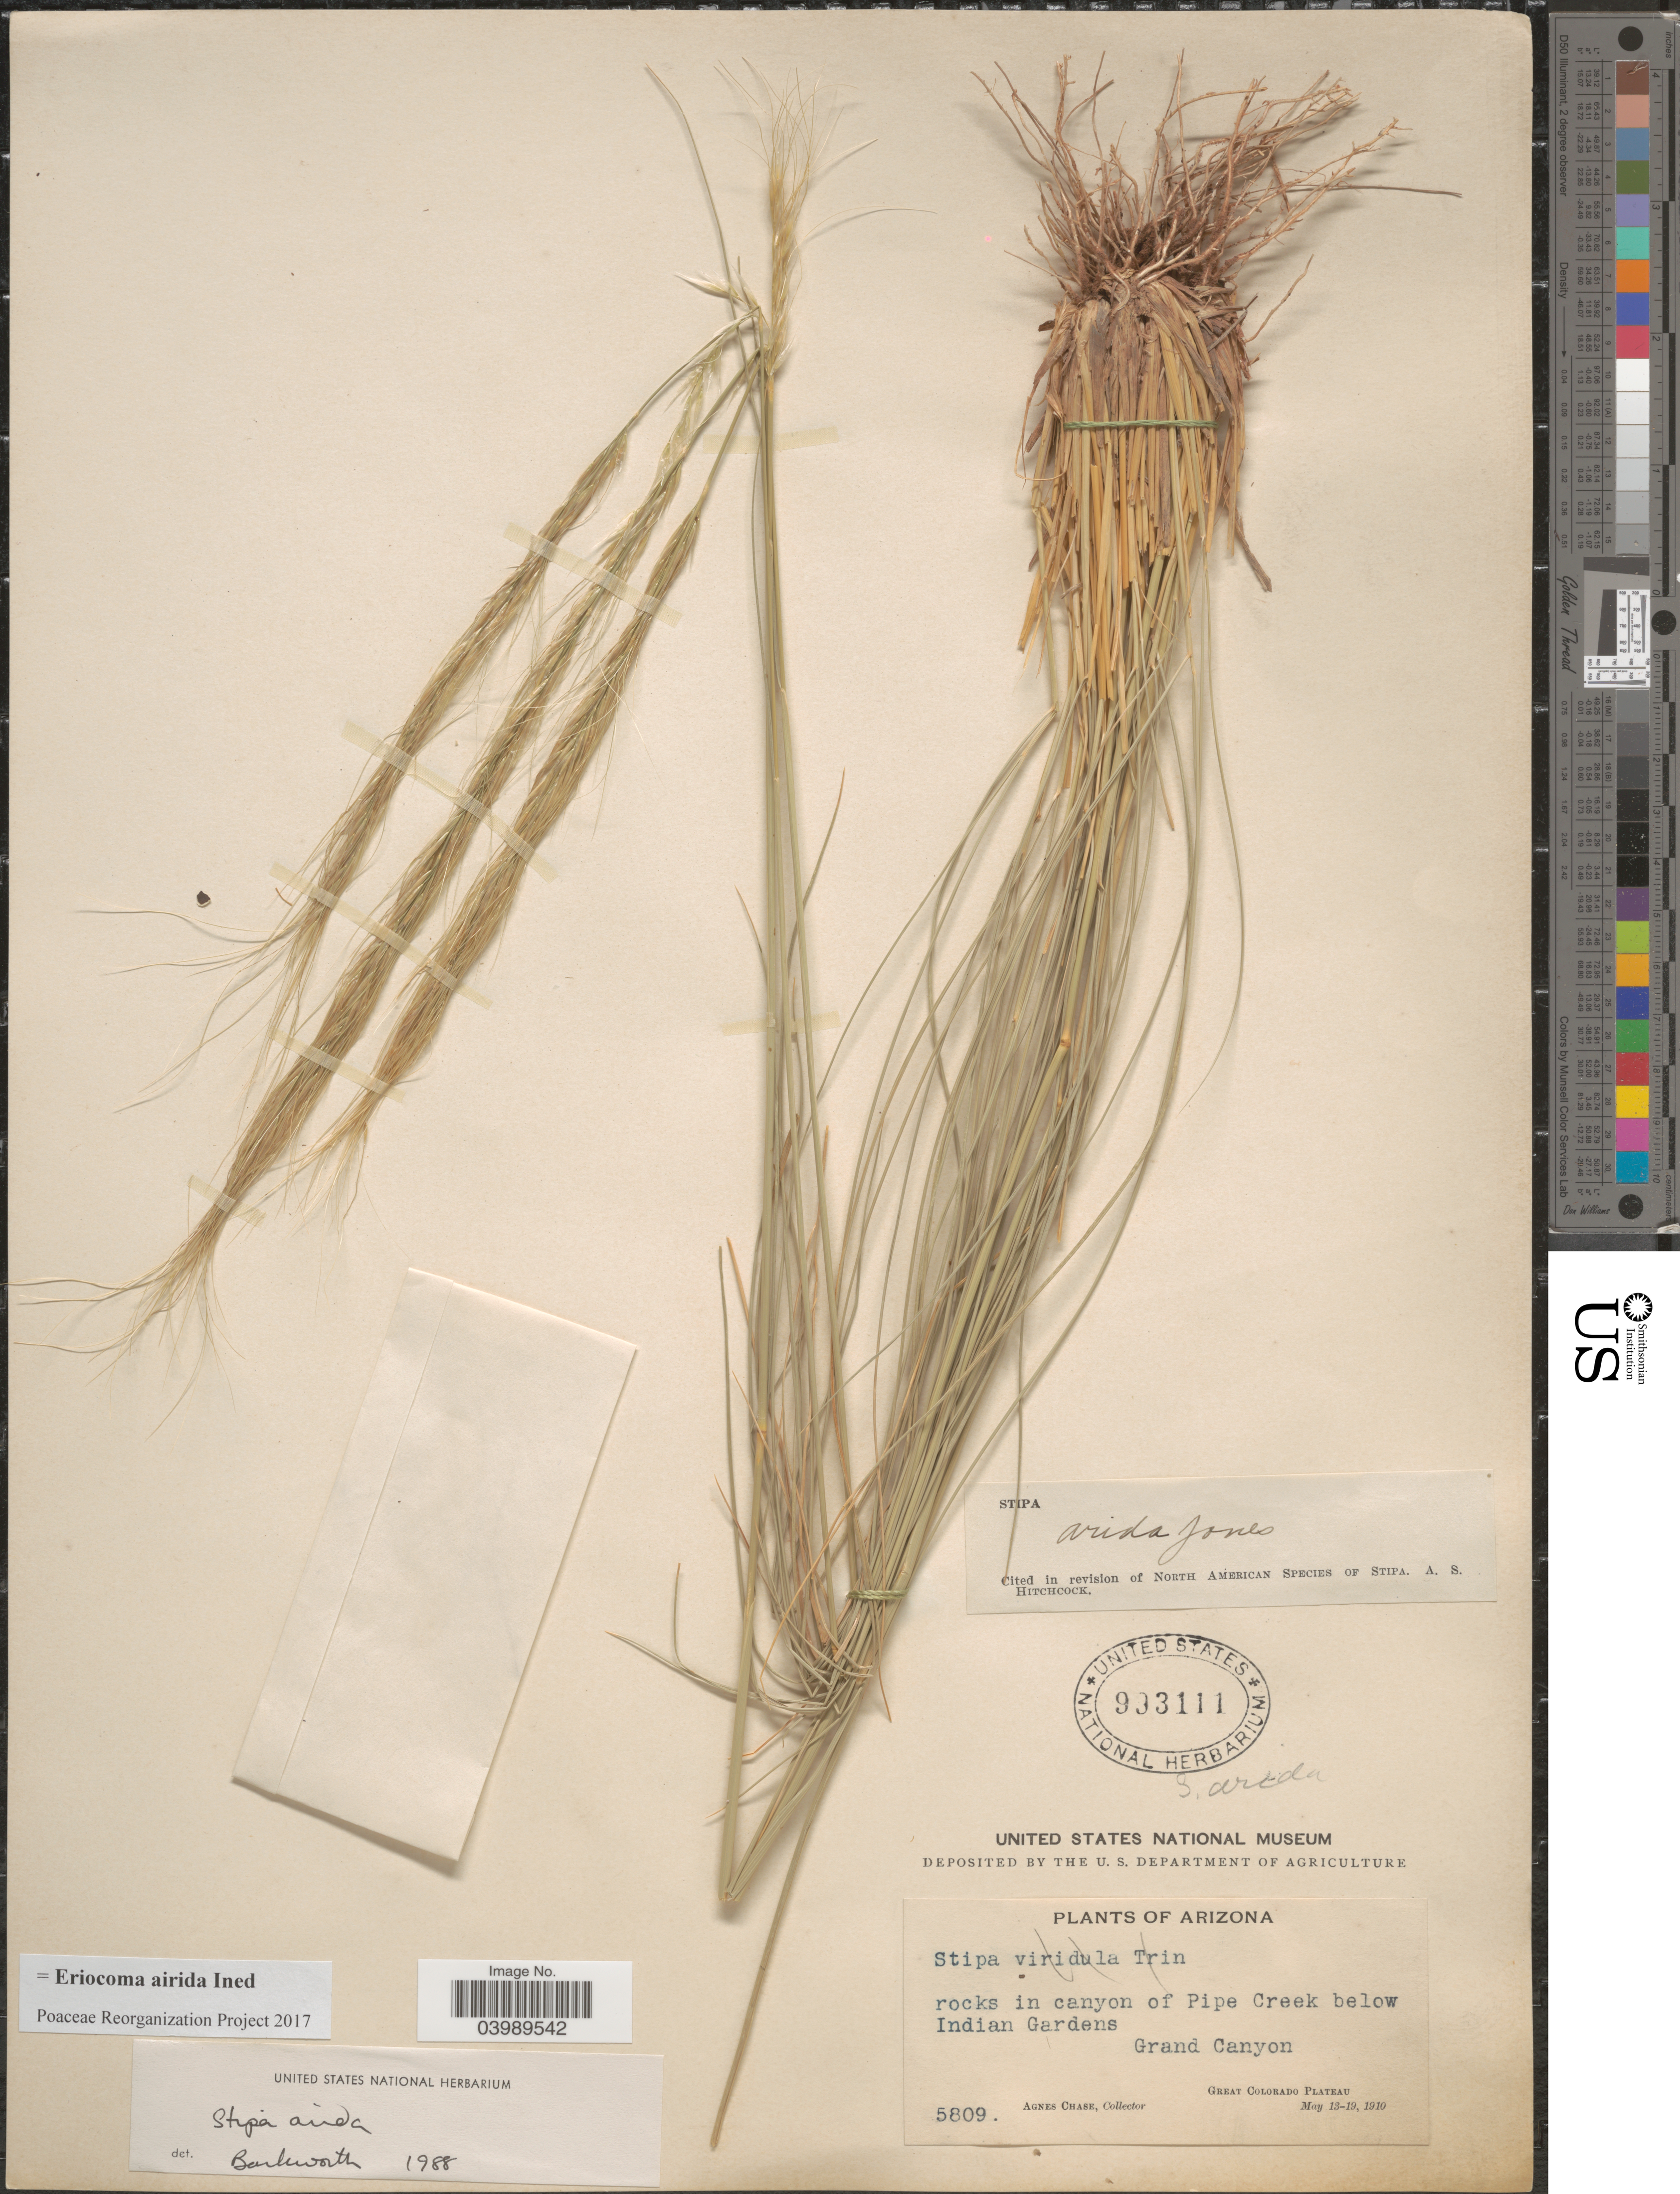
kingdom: Plantae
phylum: Tracheophyta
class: Liliopsida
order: Poales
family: Poaceae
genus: Eriocoma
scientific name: Eriocoma arida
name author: (M.E. Jones) Romasch.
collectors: A. Chase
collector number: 5809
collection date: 1910-05-13/1910-05-19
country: United States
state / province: Arizona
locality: Rocks in canyon of Pipe Creek below Indian Gardens. Grand Canyon. Great Colorado Plateau.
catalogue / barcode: US 993111